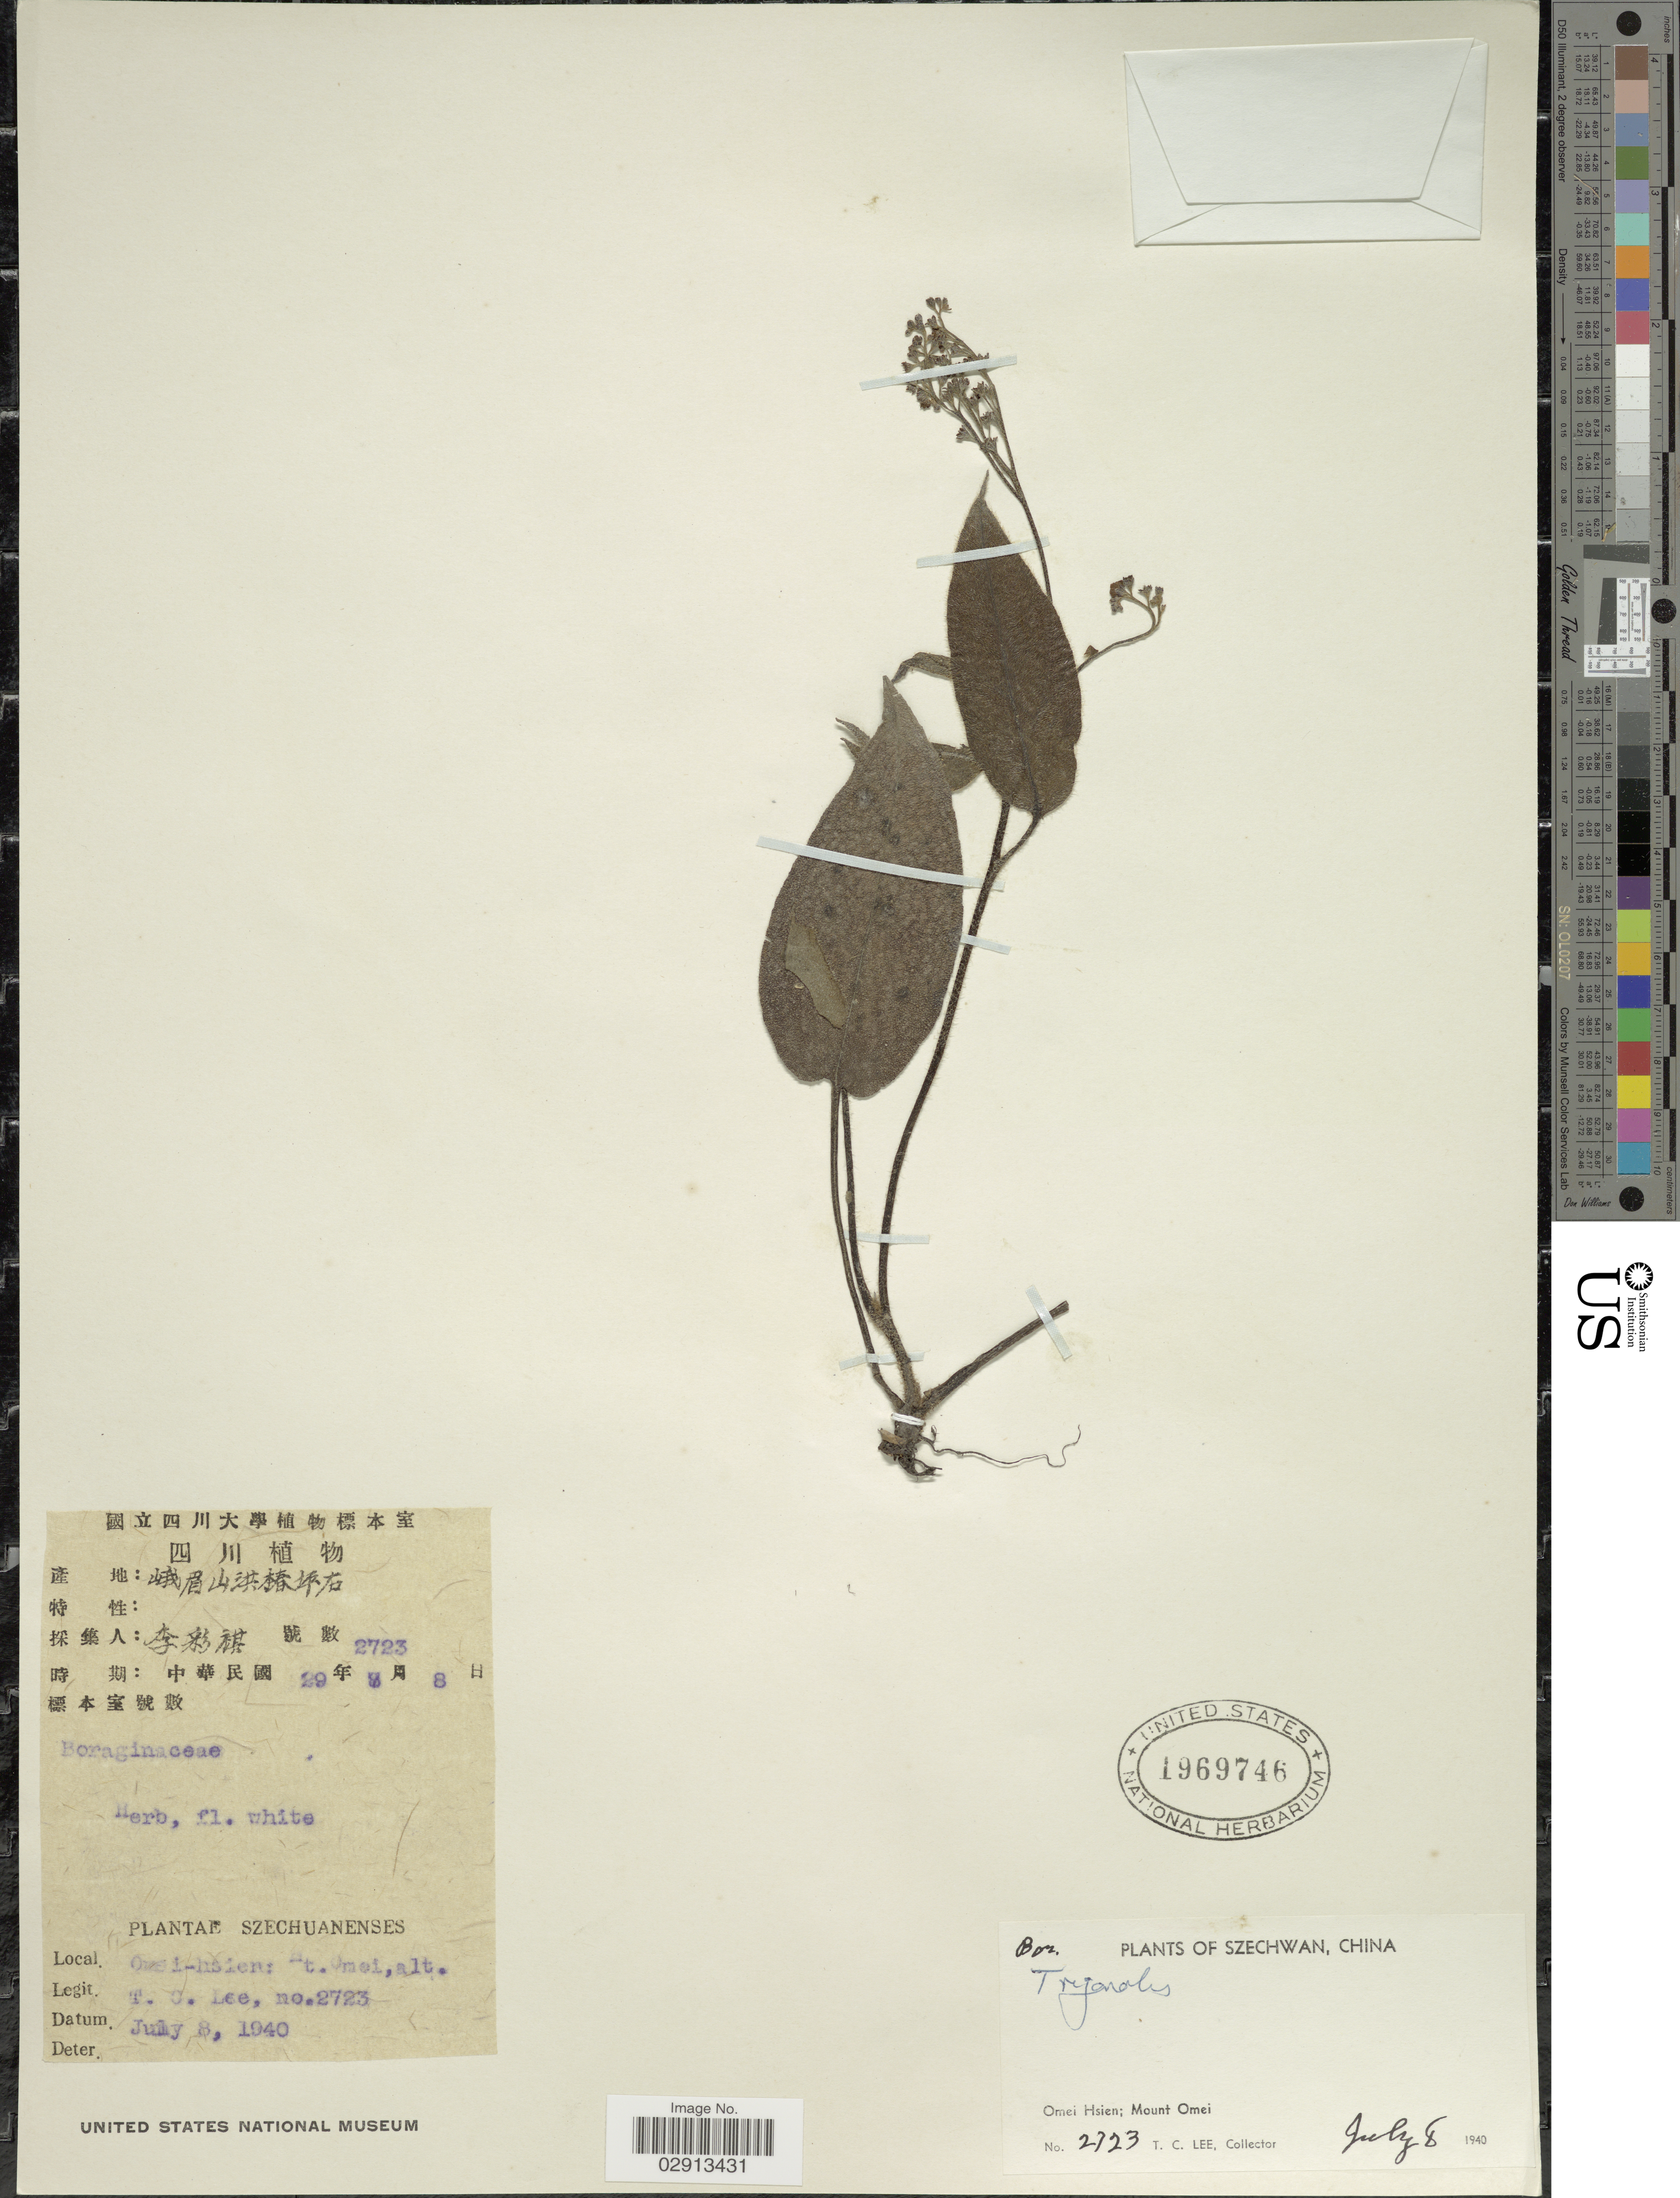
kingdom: Plantae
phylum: Tracheophyta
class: Magnoliopsida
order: Boraginales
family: Boraginaceae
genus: Trigonotis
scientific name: Trigonotis sp.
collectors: T. Lee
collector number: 2723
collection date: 1940-07-08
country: China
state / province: Sichuan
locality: Szechwan. Omei Hsien: Mount Omei.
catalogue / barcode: US 1969746